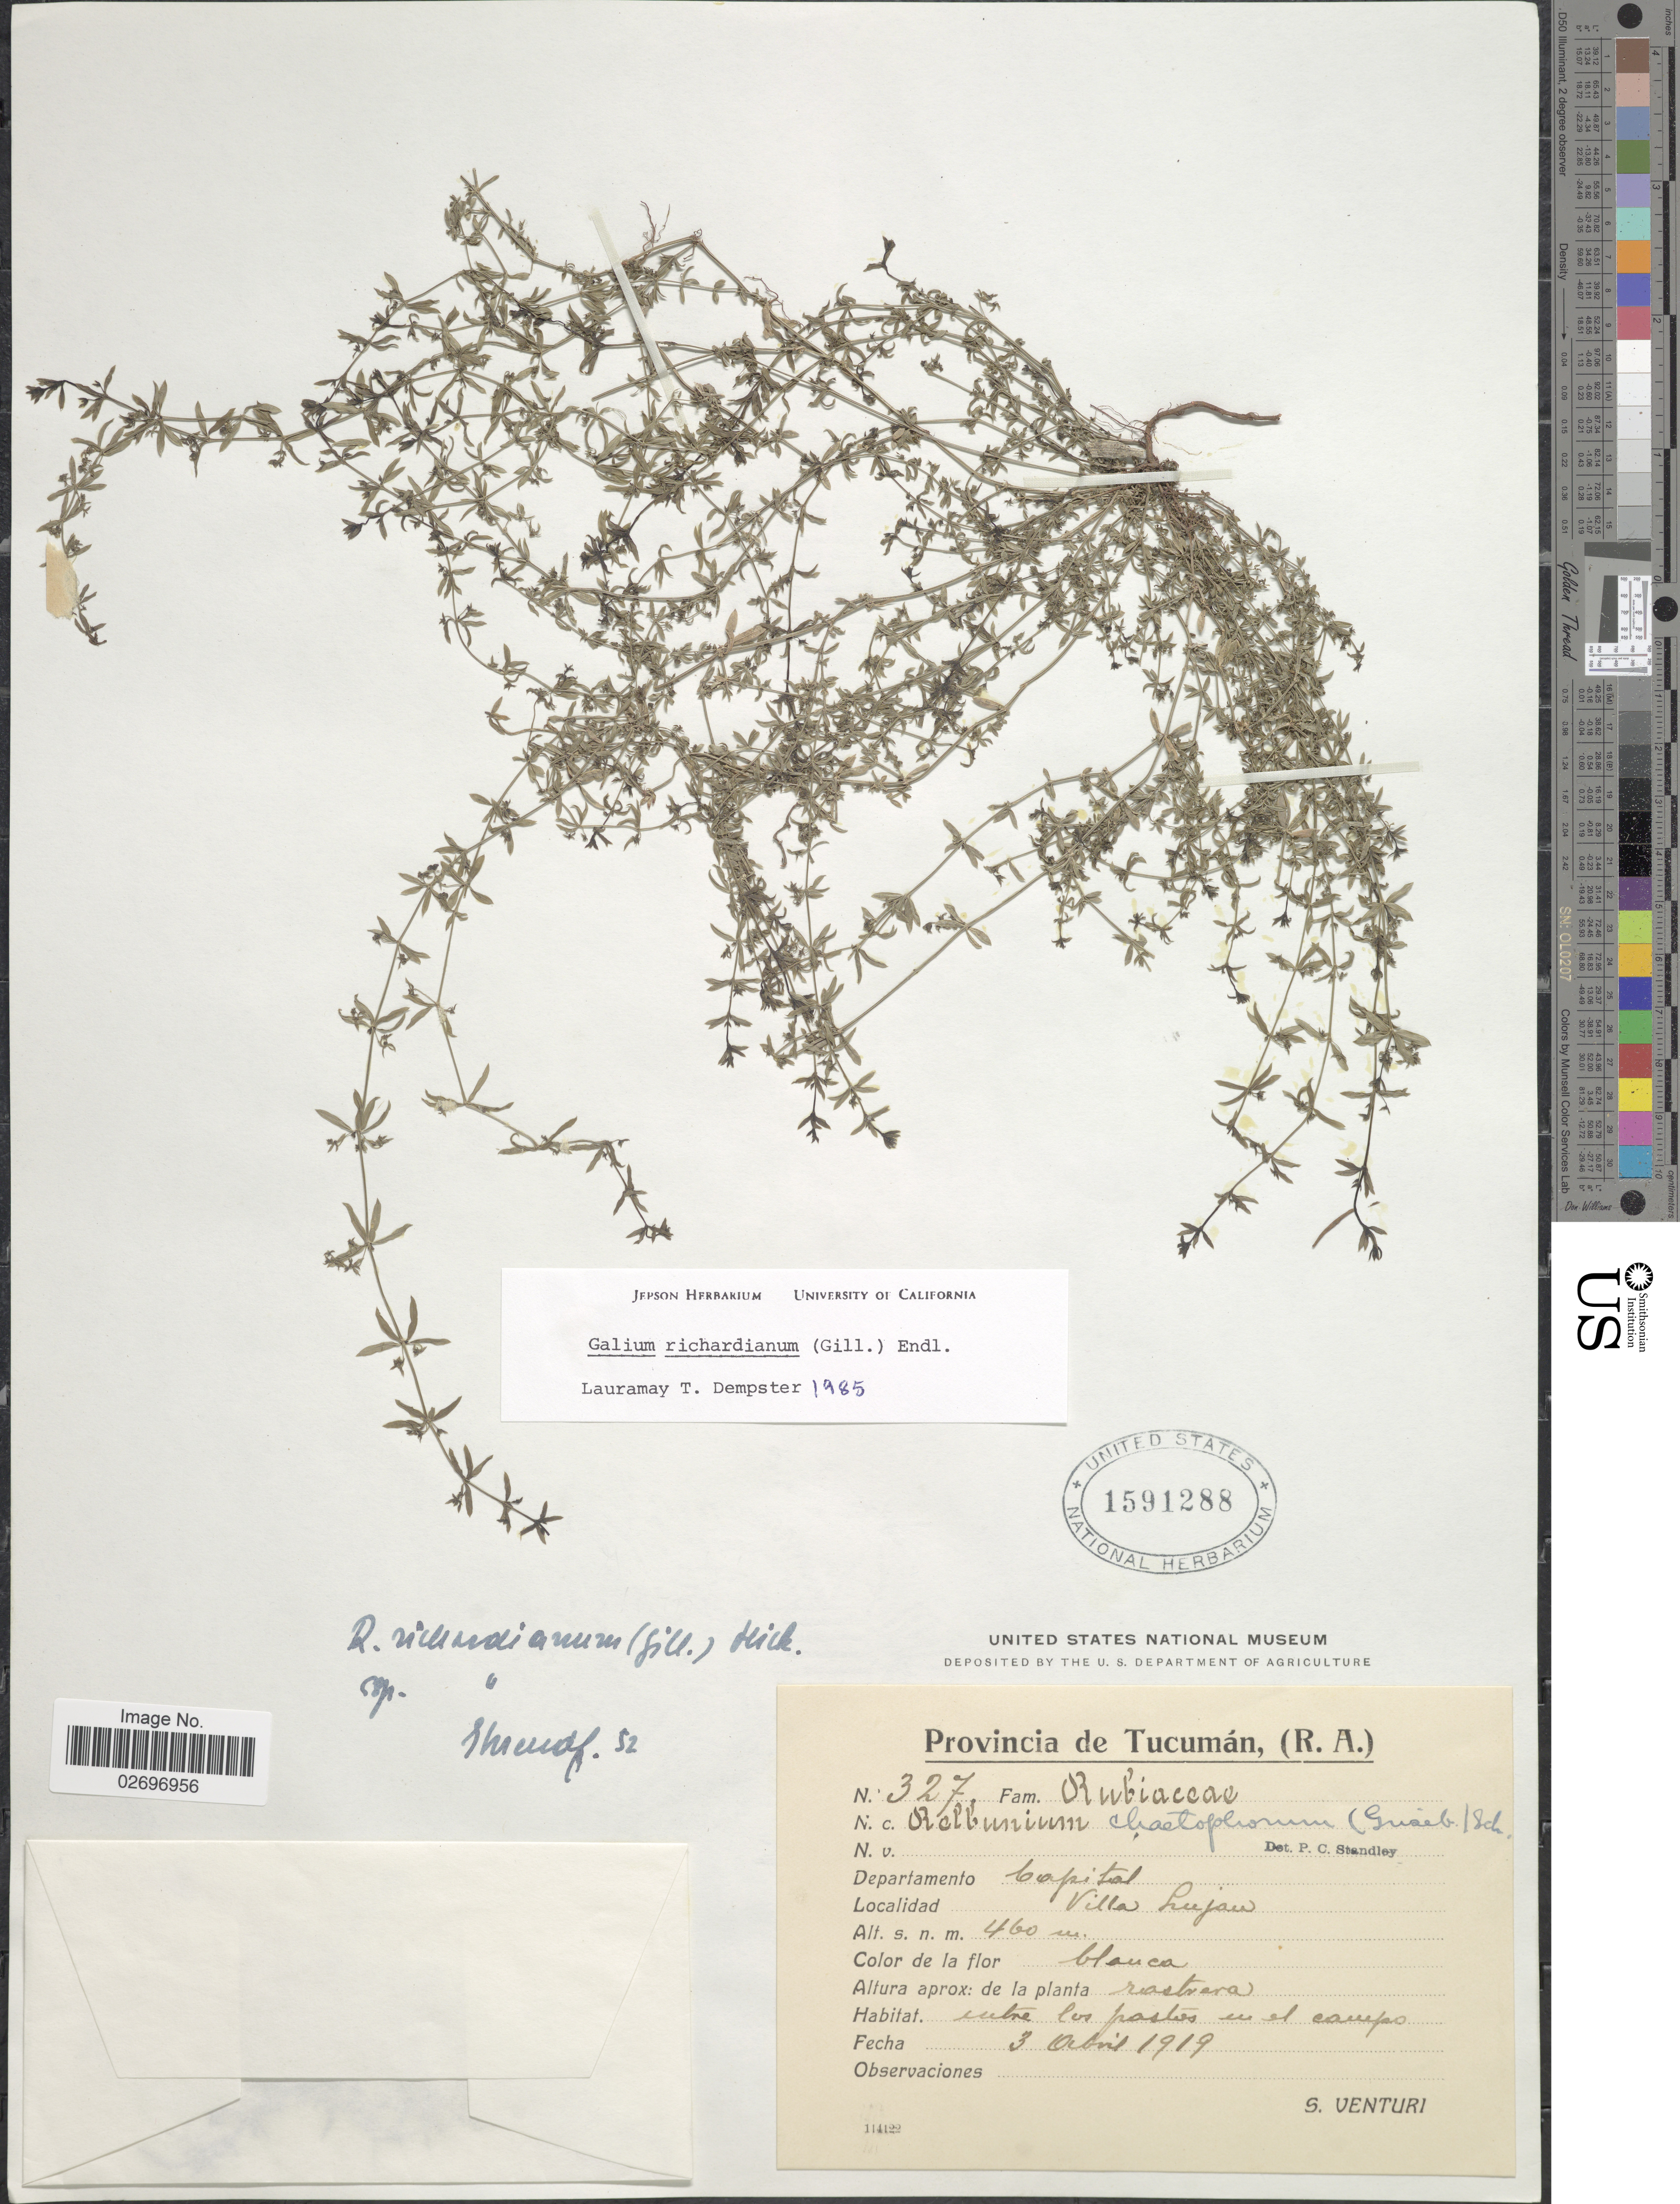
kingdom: Plantae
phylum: Tracheophyta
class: Magnoliopsida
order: Gentianales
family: Rubiaceae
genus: Galium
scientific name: Galium richardianum subsp. richardianum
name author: (Gillies ex Hook. & Arn.) Endl. ex Walp.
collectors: S. Venturi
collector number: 327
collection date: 1919-04-03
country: Argentina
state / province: Tucuman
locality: Provincia de Tucuman, (R.A.), Departamento Capital, Villa Lujan, entre los pastos en el campo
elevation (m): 460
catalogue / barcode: US 1591288